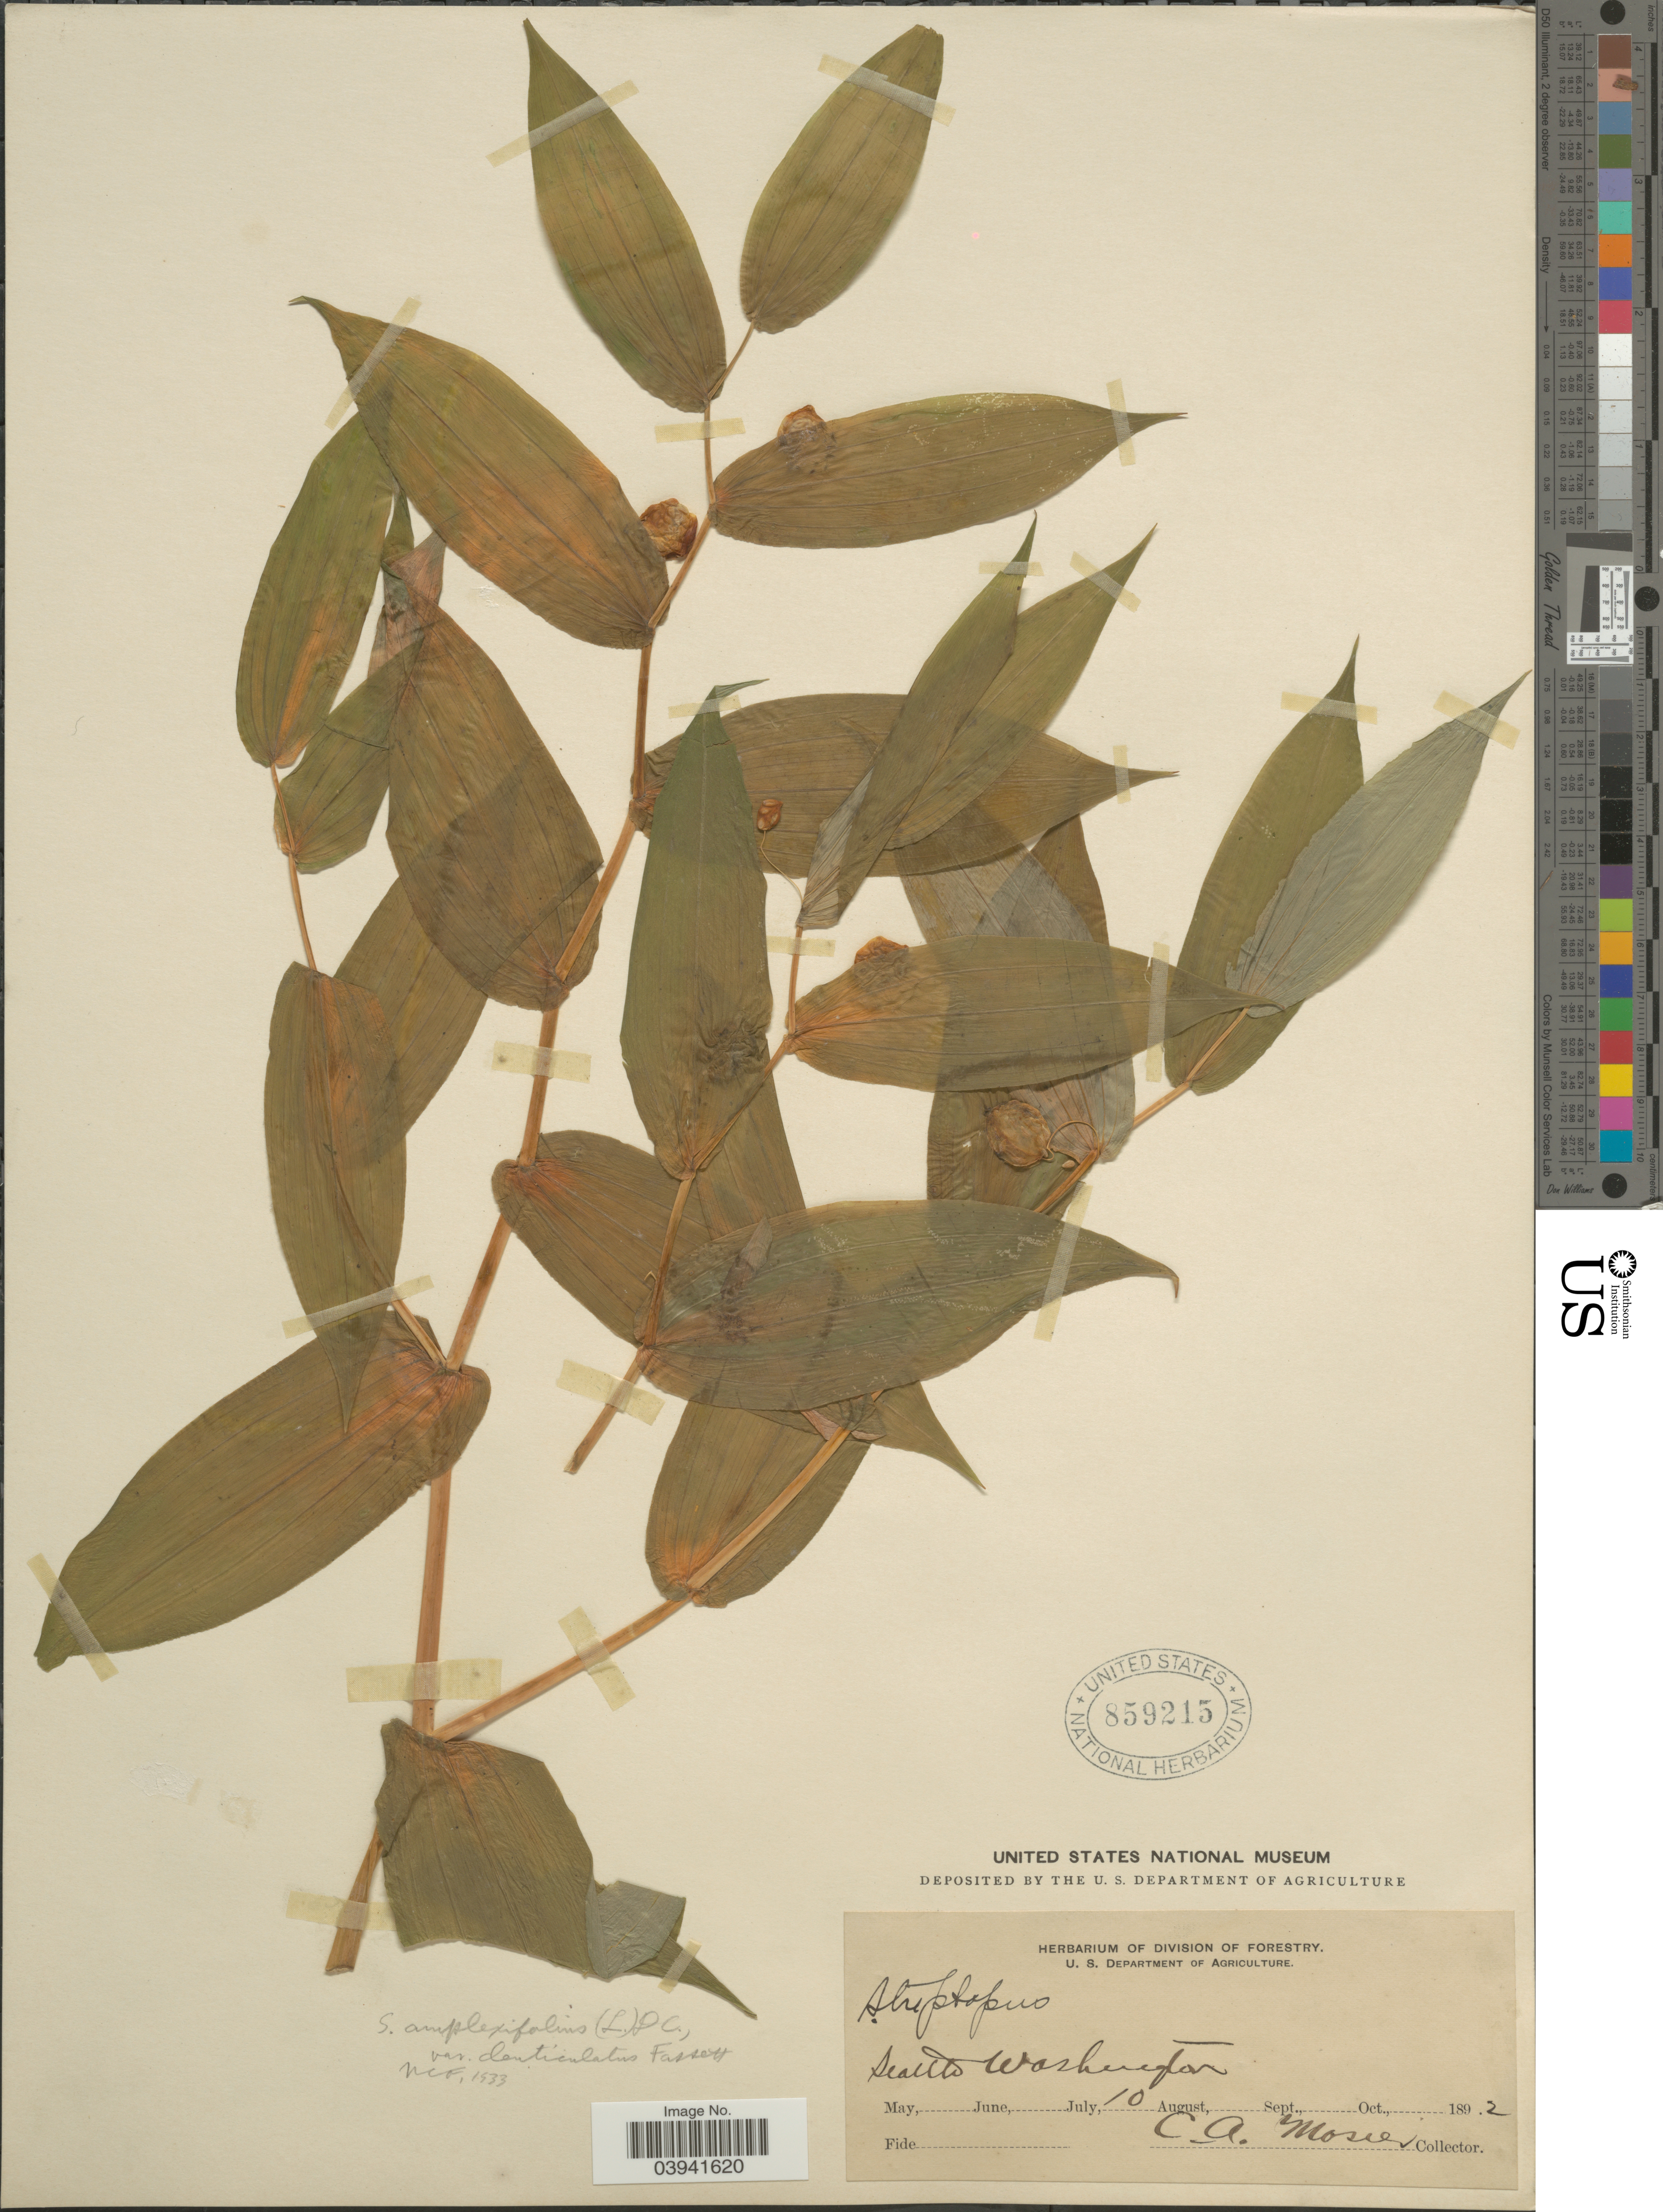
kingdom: Plantae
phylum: Tracheophyta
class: Liliopsida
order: Liliales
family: Liliaceae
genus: Streptopus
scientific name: Streptopus amplexifolius var. denticulatus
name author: Fassett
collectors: C. A. Mosier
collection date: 1892-07-10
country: United States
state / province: Washington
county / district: King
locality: Seattle.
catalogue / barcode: US 859215